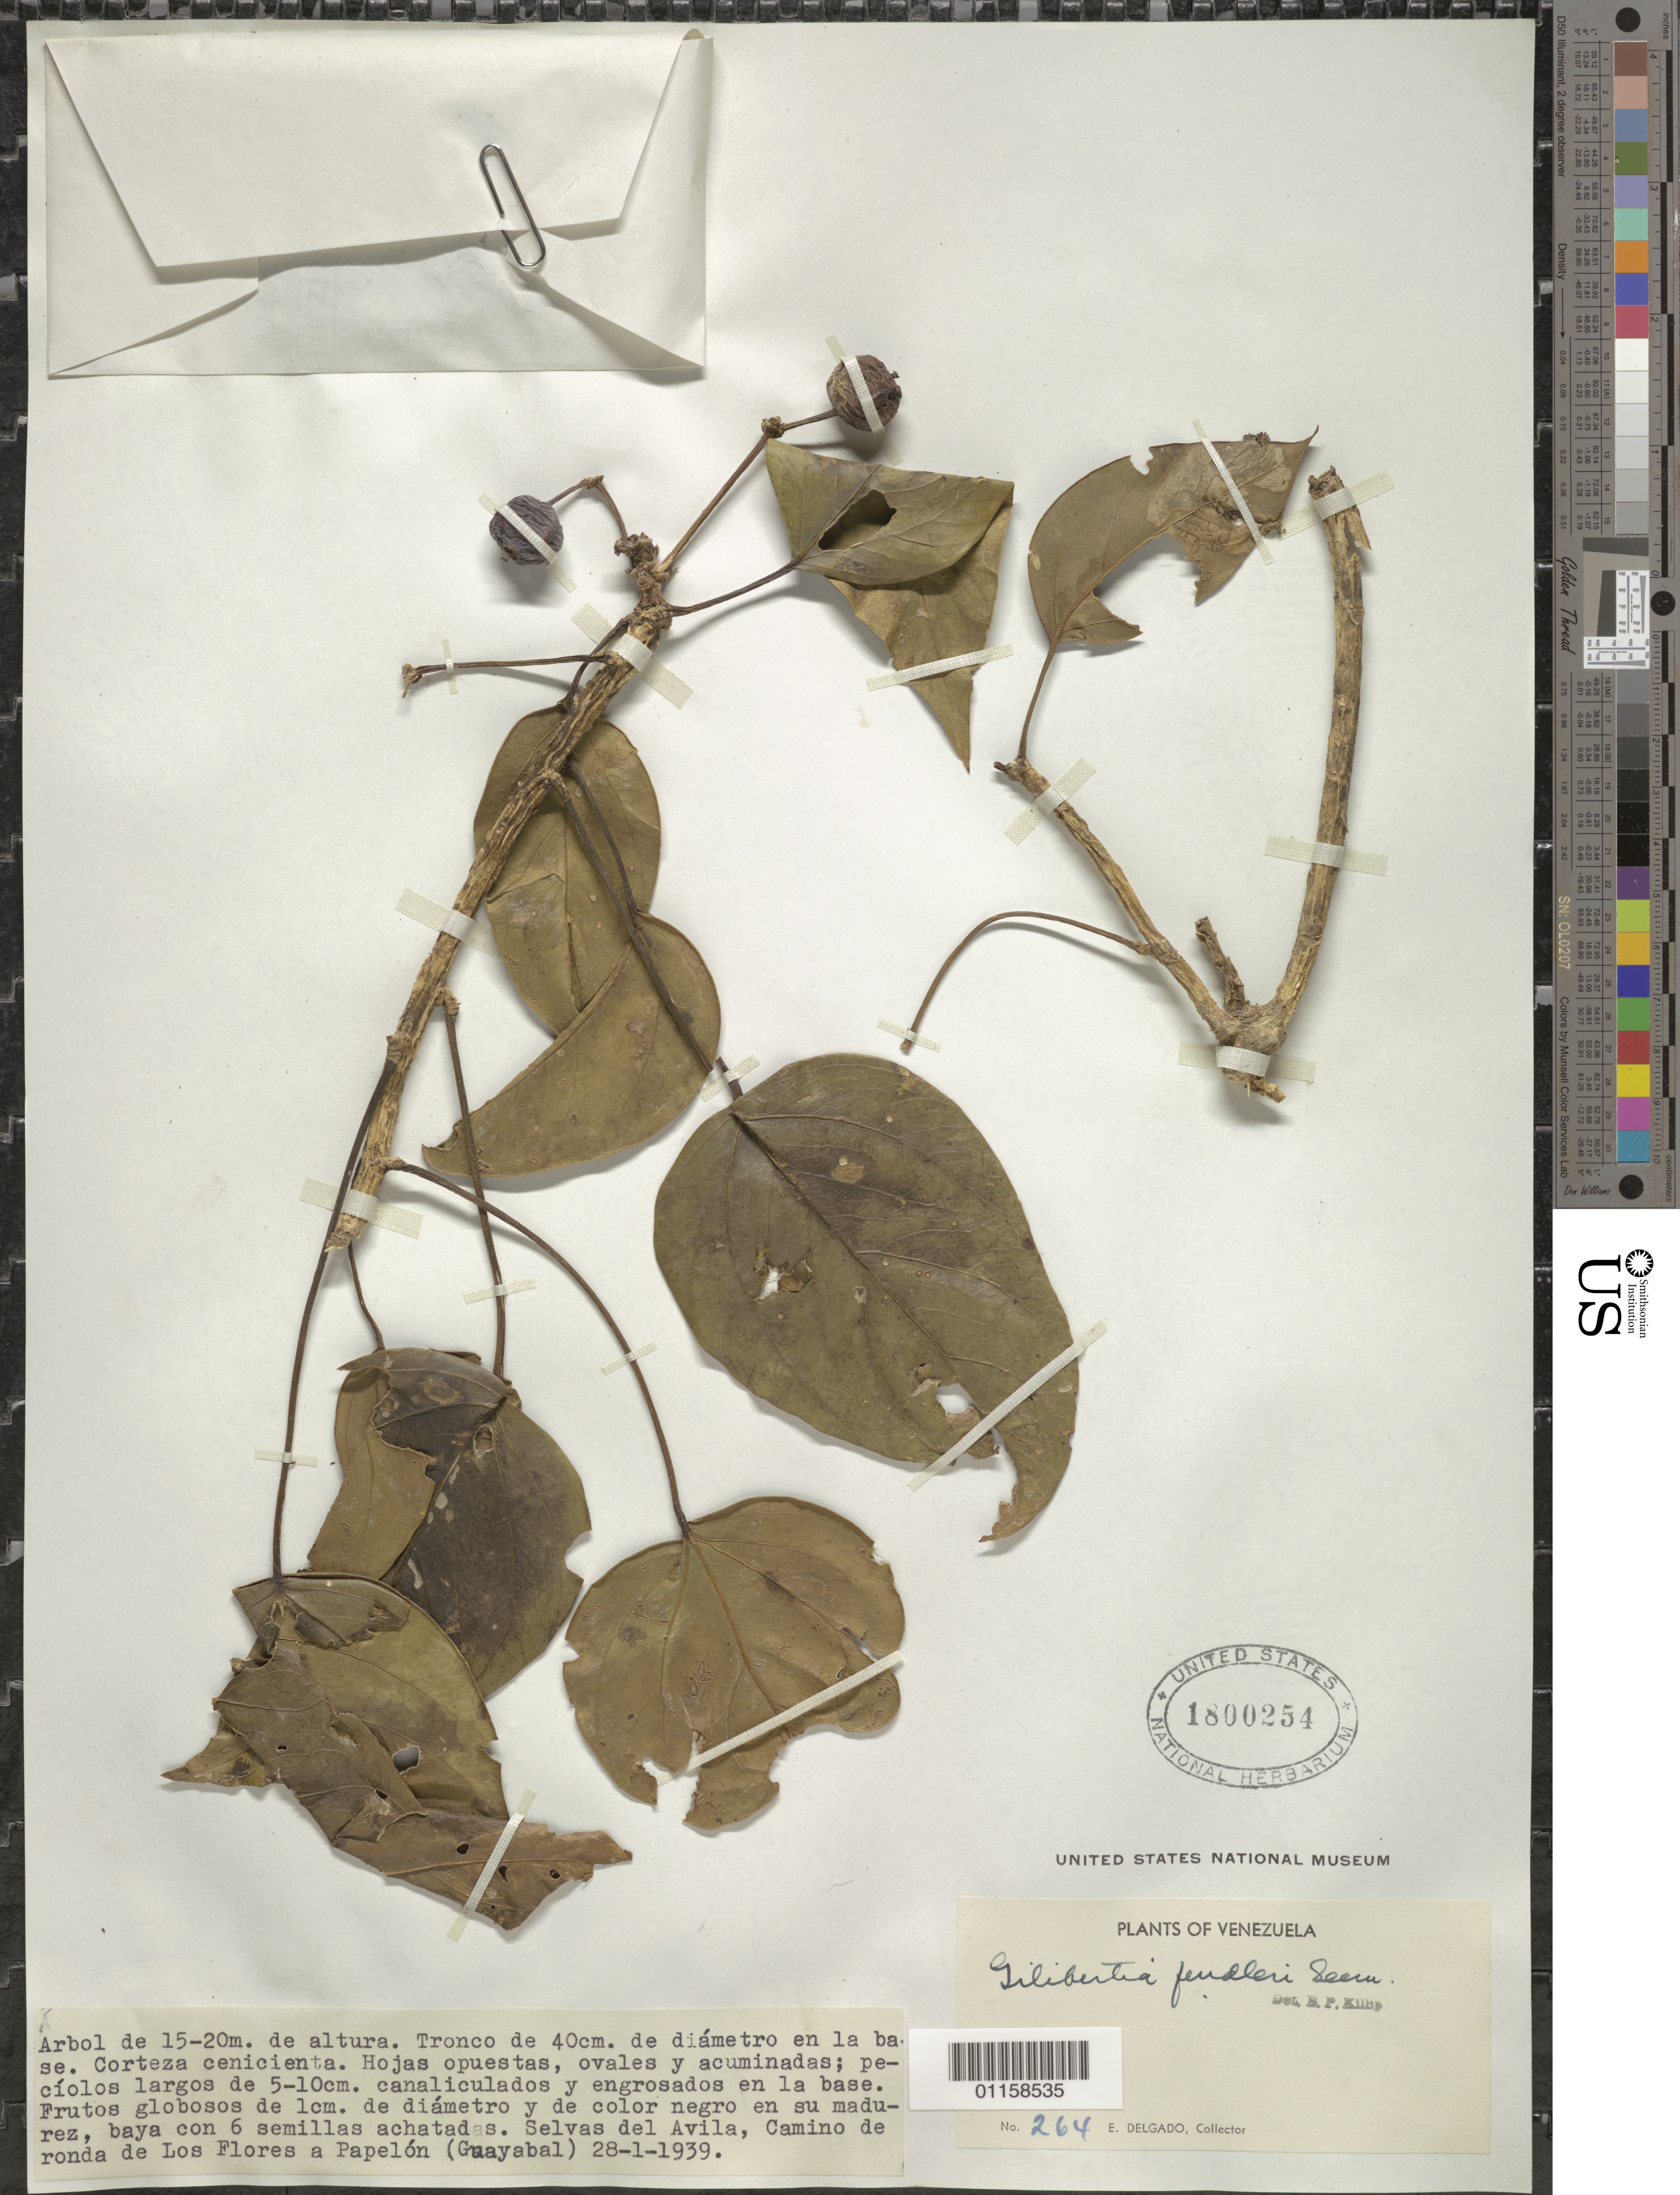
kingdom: Plantae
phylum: Tracheophyta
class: Magnoliopsida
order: Apiales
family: Araliaceae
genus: Dendropanax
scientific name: Dendropanax fendleri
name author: Seem.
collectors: E. Delgado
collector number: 264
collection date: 1939-01-28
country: Venezuela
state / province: Guárico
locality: Selvas del Avila, Camino de ronda de Los Flores a Papelon.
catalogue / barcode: US 1800254